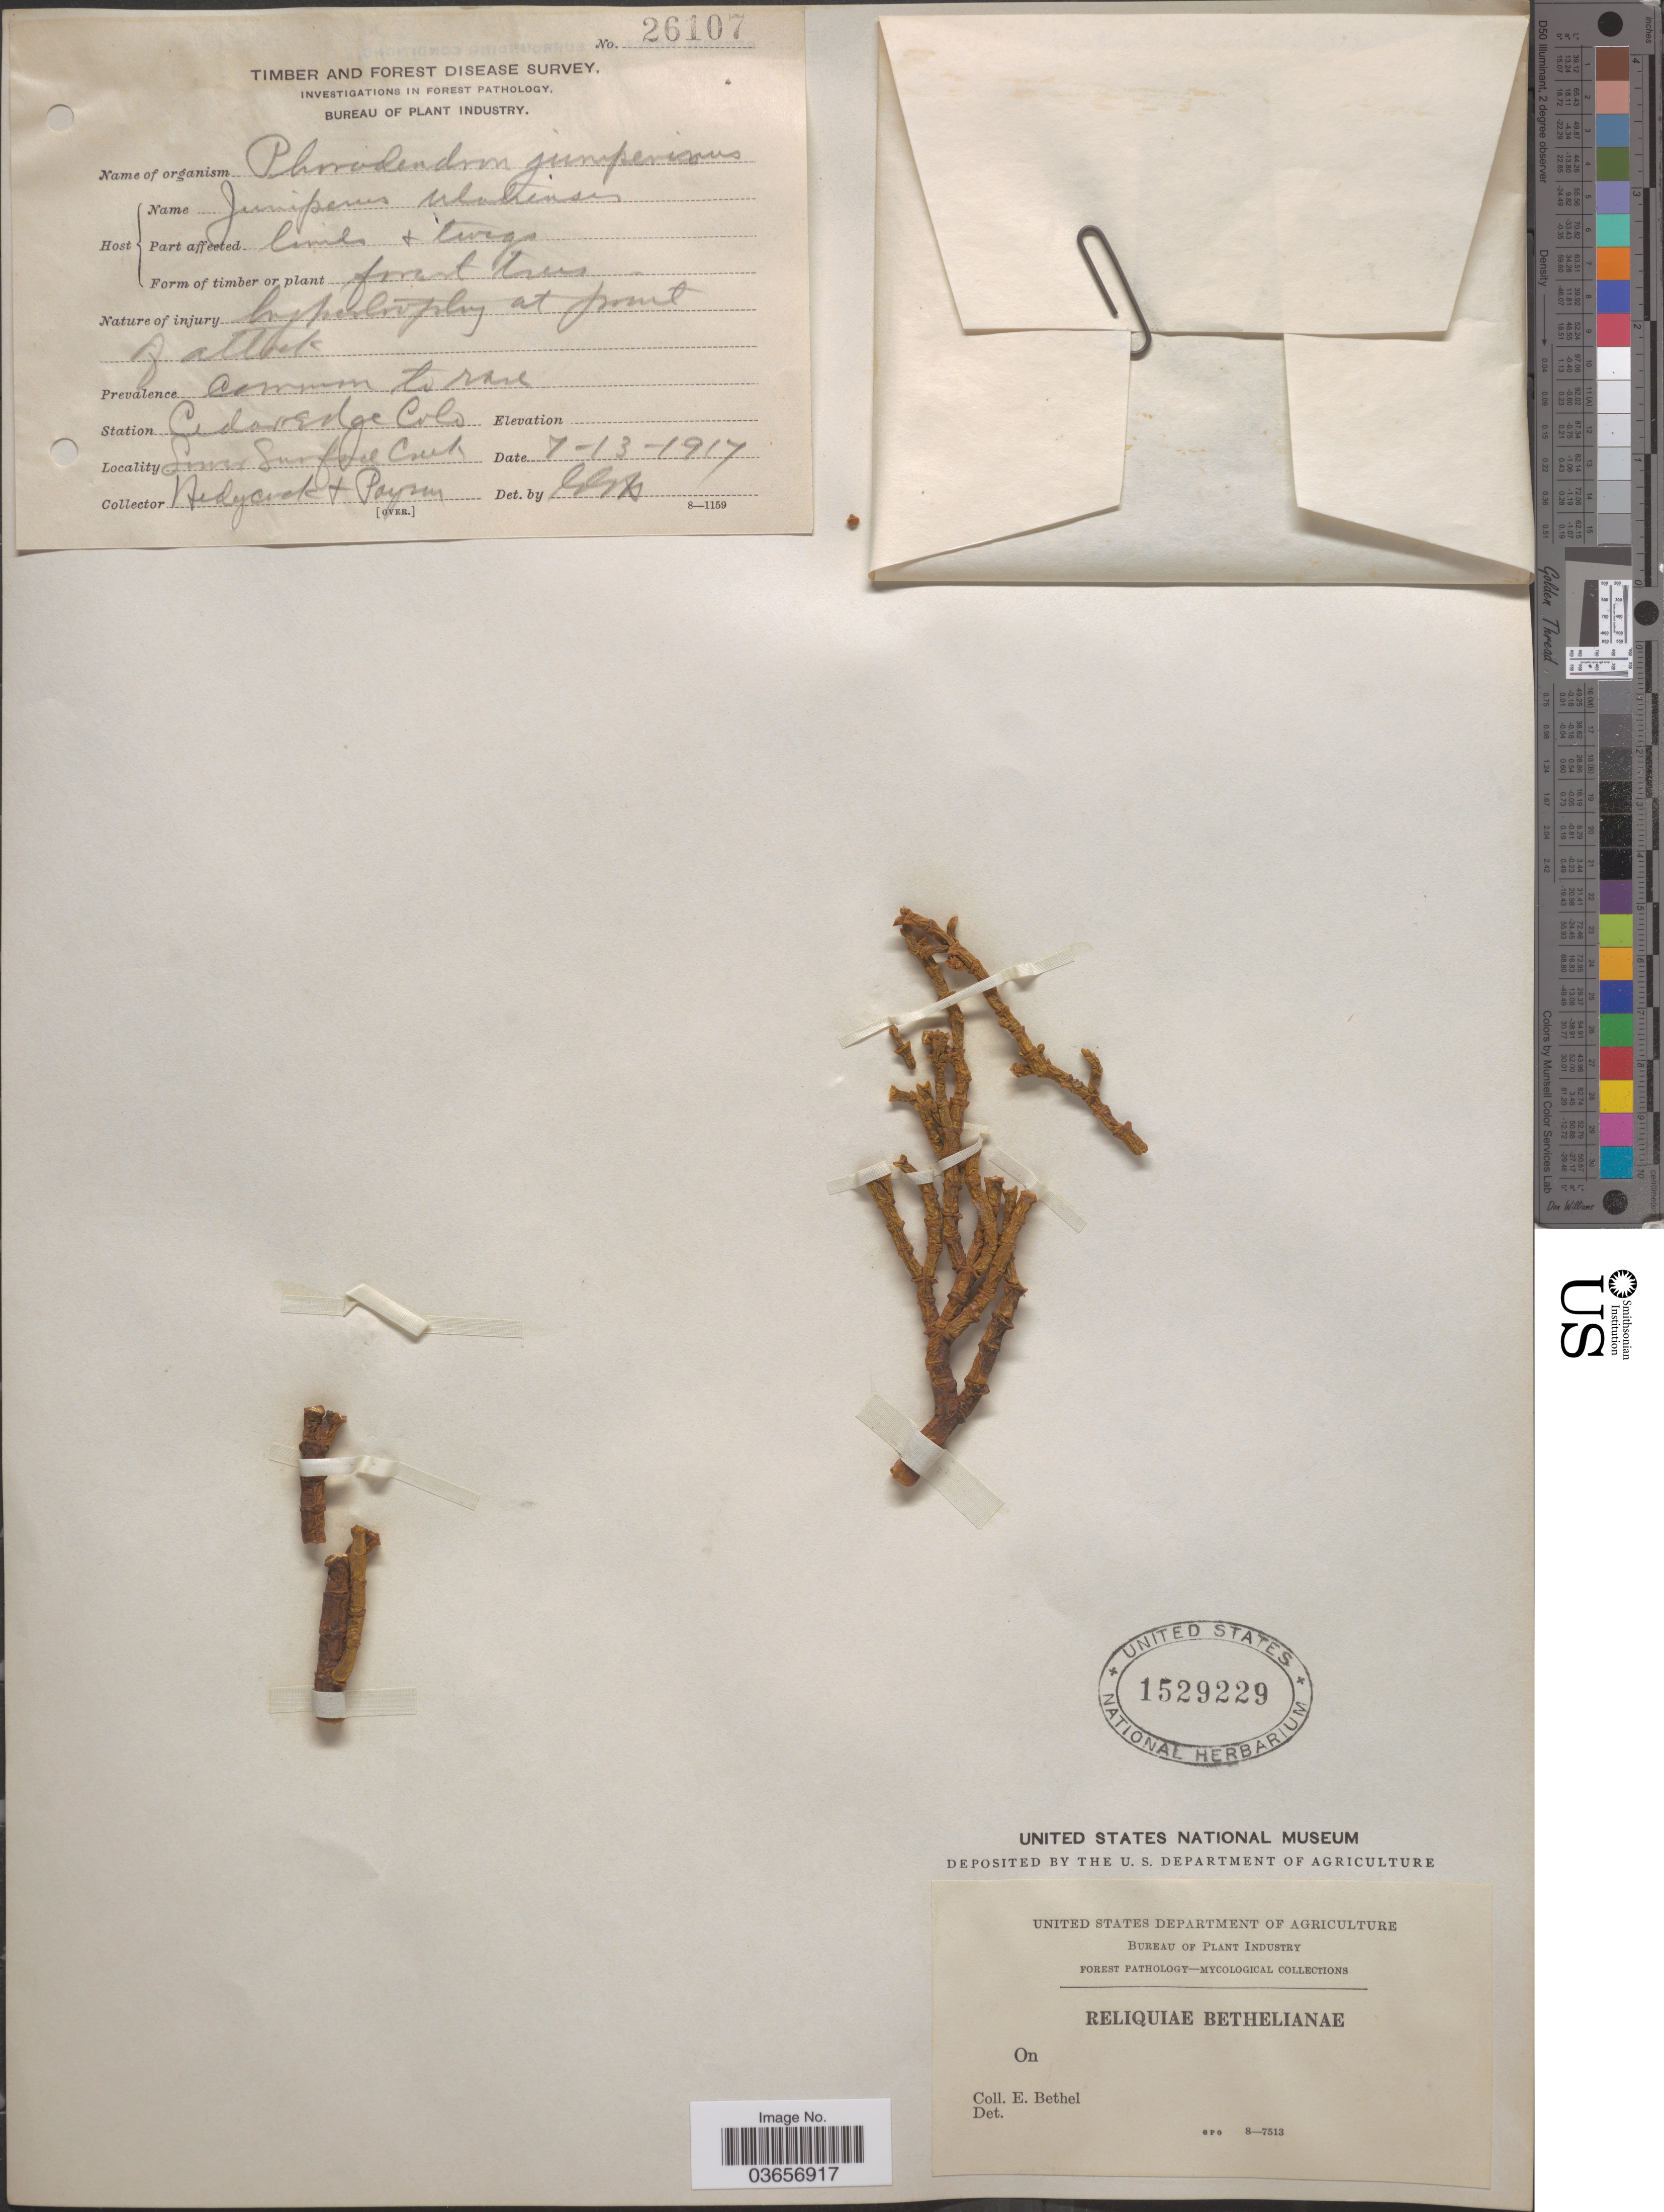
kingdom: Plantae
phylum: Tracheophyta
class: Magnoliopsida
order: Santalales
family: Viscaceae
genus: Phoradendron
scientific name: Phoradendron juniperinum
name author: Engelm. ex A. Gray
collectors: E. Bethel, Hedycock & Payson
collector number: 26107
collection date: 1917-07-13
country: United States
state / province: Colorado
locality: Cedar edge. Lower Surface Creek.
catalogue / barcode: US 1529229